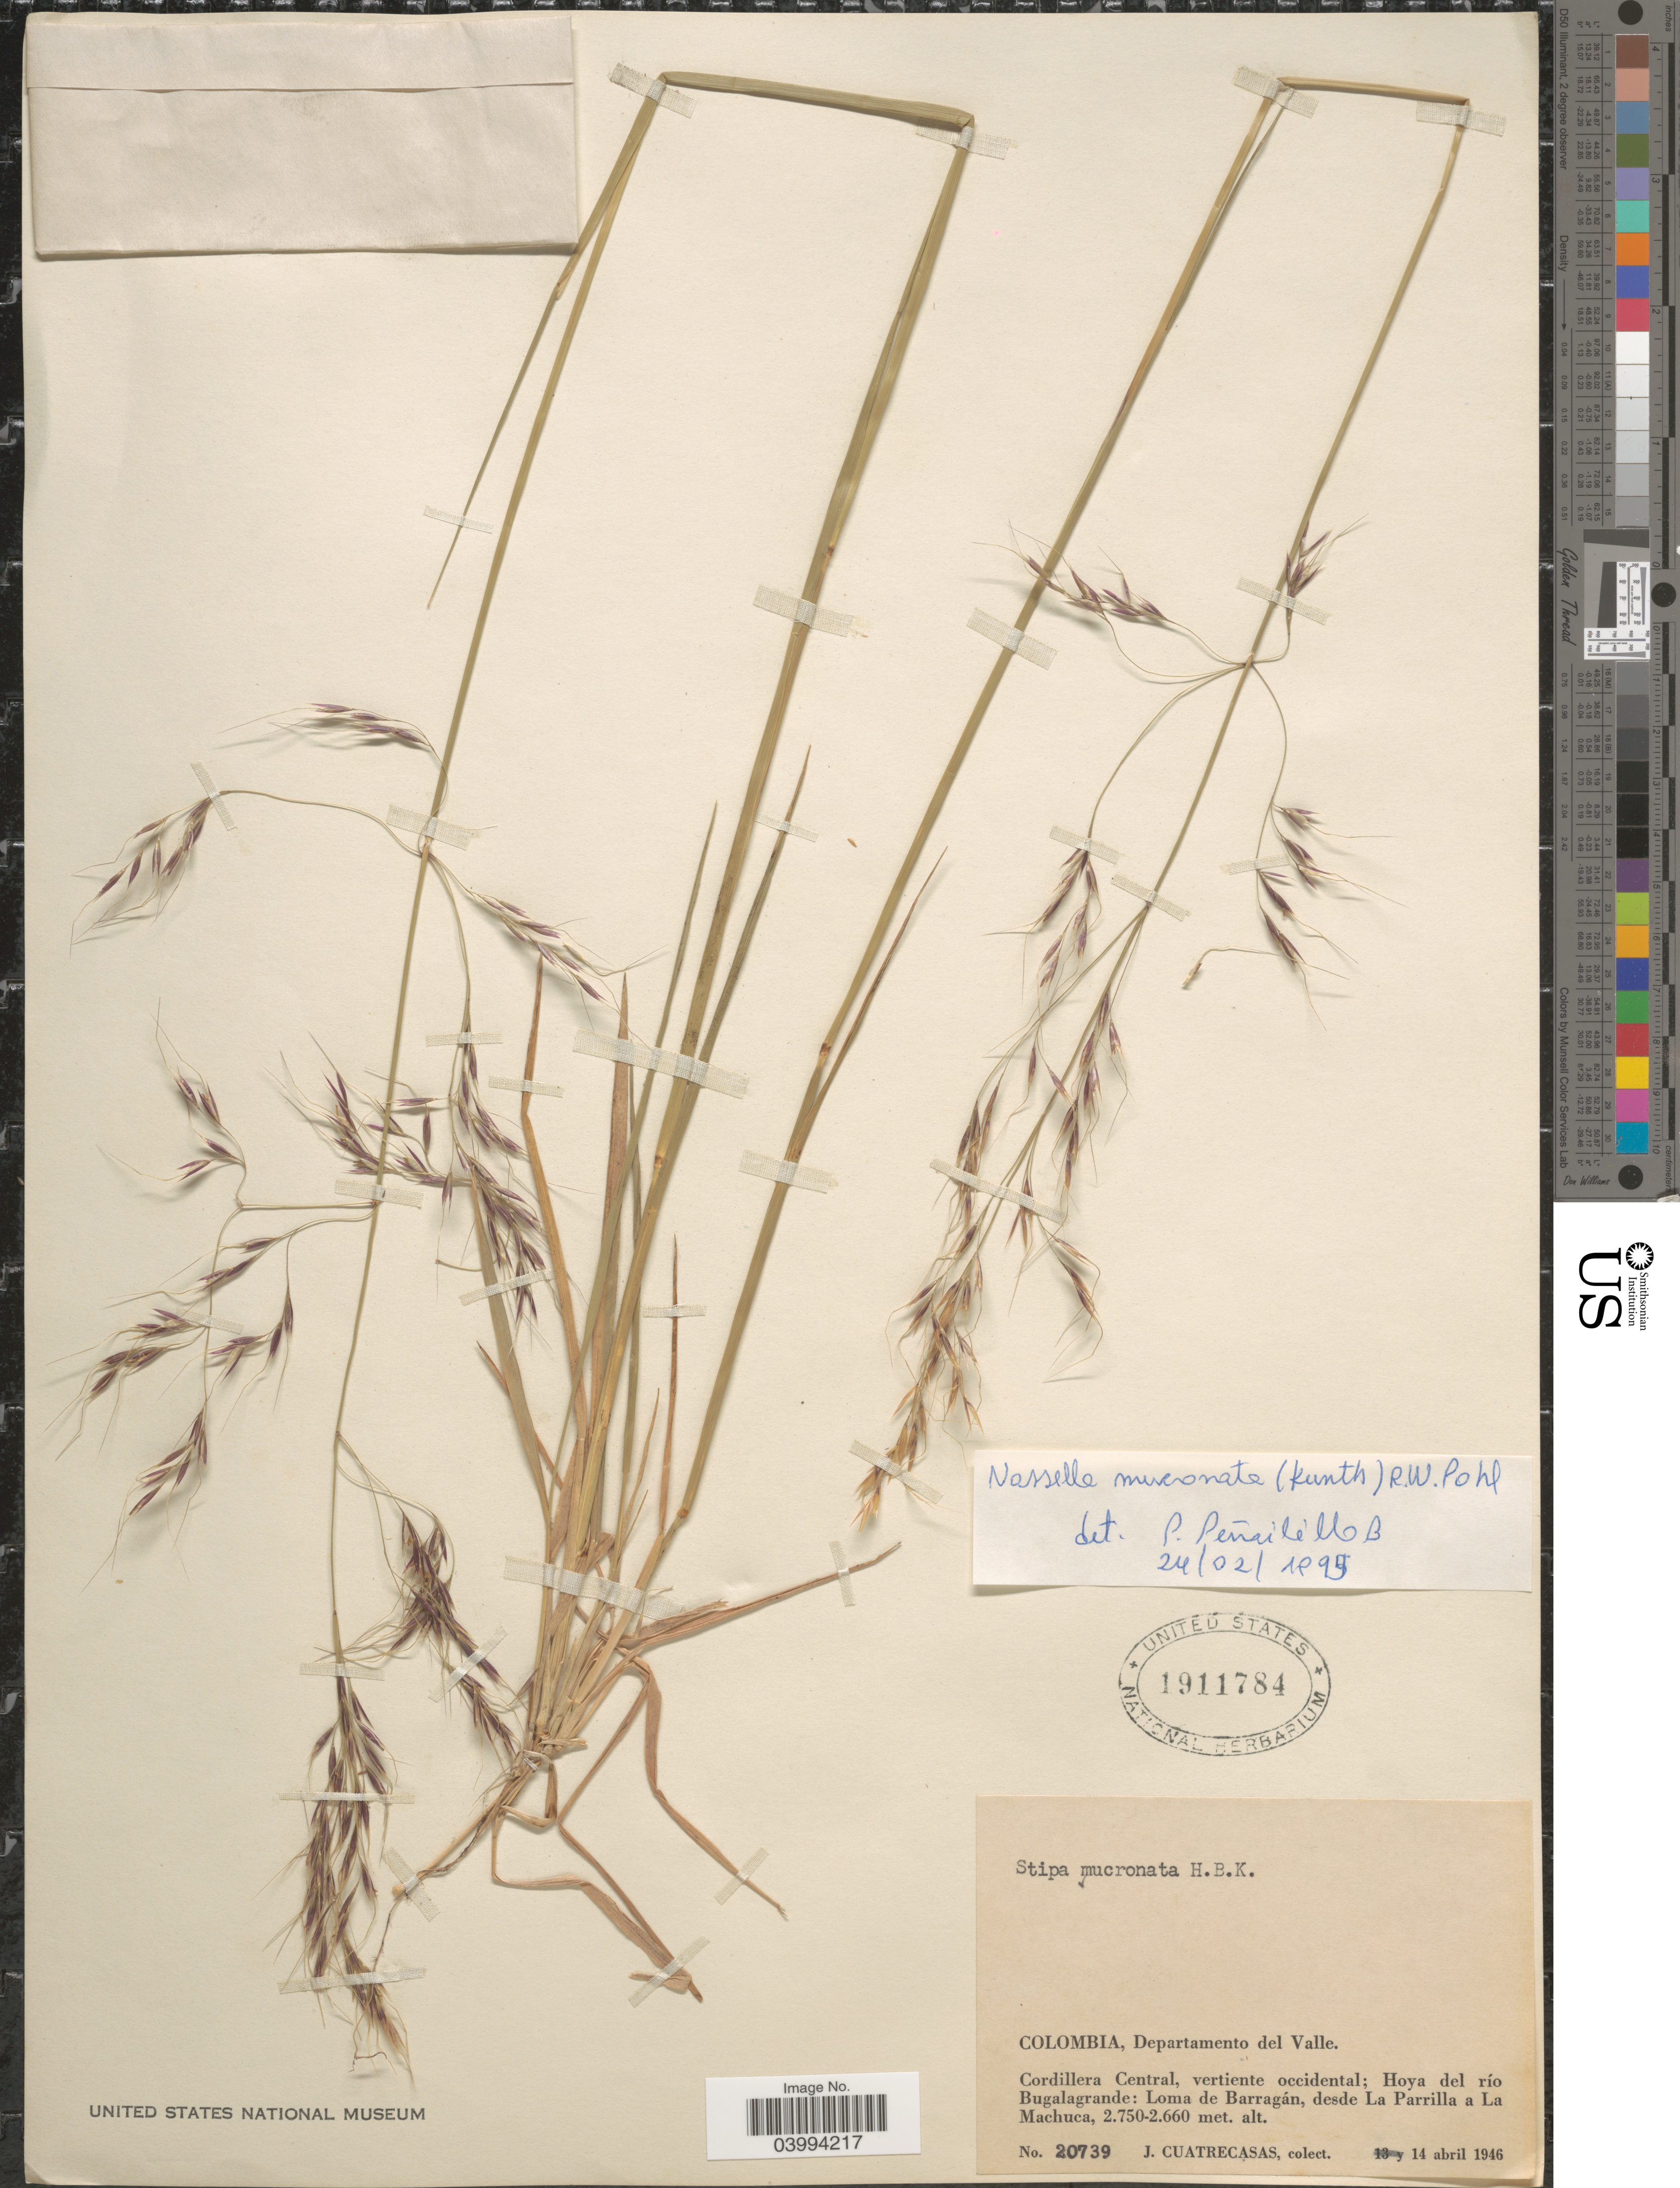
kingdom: Plantae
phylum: Tracheophyta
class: Liliopsida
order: Poales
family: Poaceae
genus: Nassella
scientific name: Nassella mucronata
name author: (Kunth) R.W. Pohl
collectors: J. Cuatrecasas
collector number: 20739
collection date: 1946-04-14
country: Colombia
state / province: Valle del Cauca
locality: Departamento del Valle. Cordillera Central, vertiente occidental; Hoya del rïo Bugalagrande: Loma de Barragán, desde La Parrilla a La Machuca.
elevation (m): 2660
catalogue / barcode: US 1911784